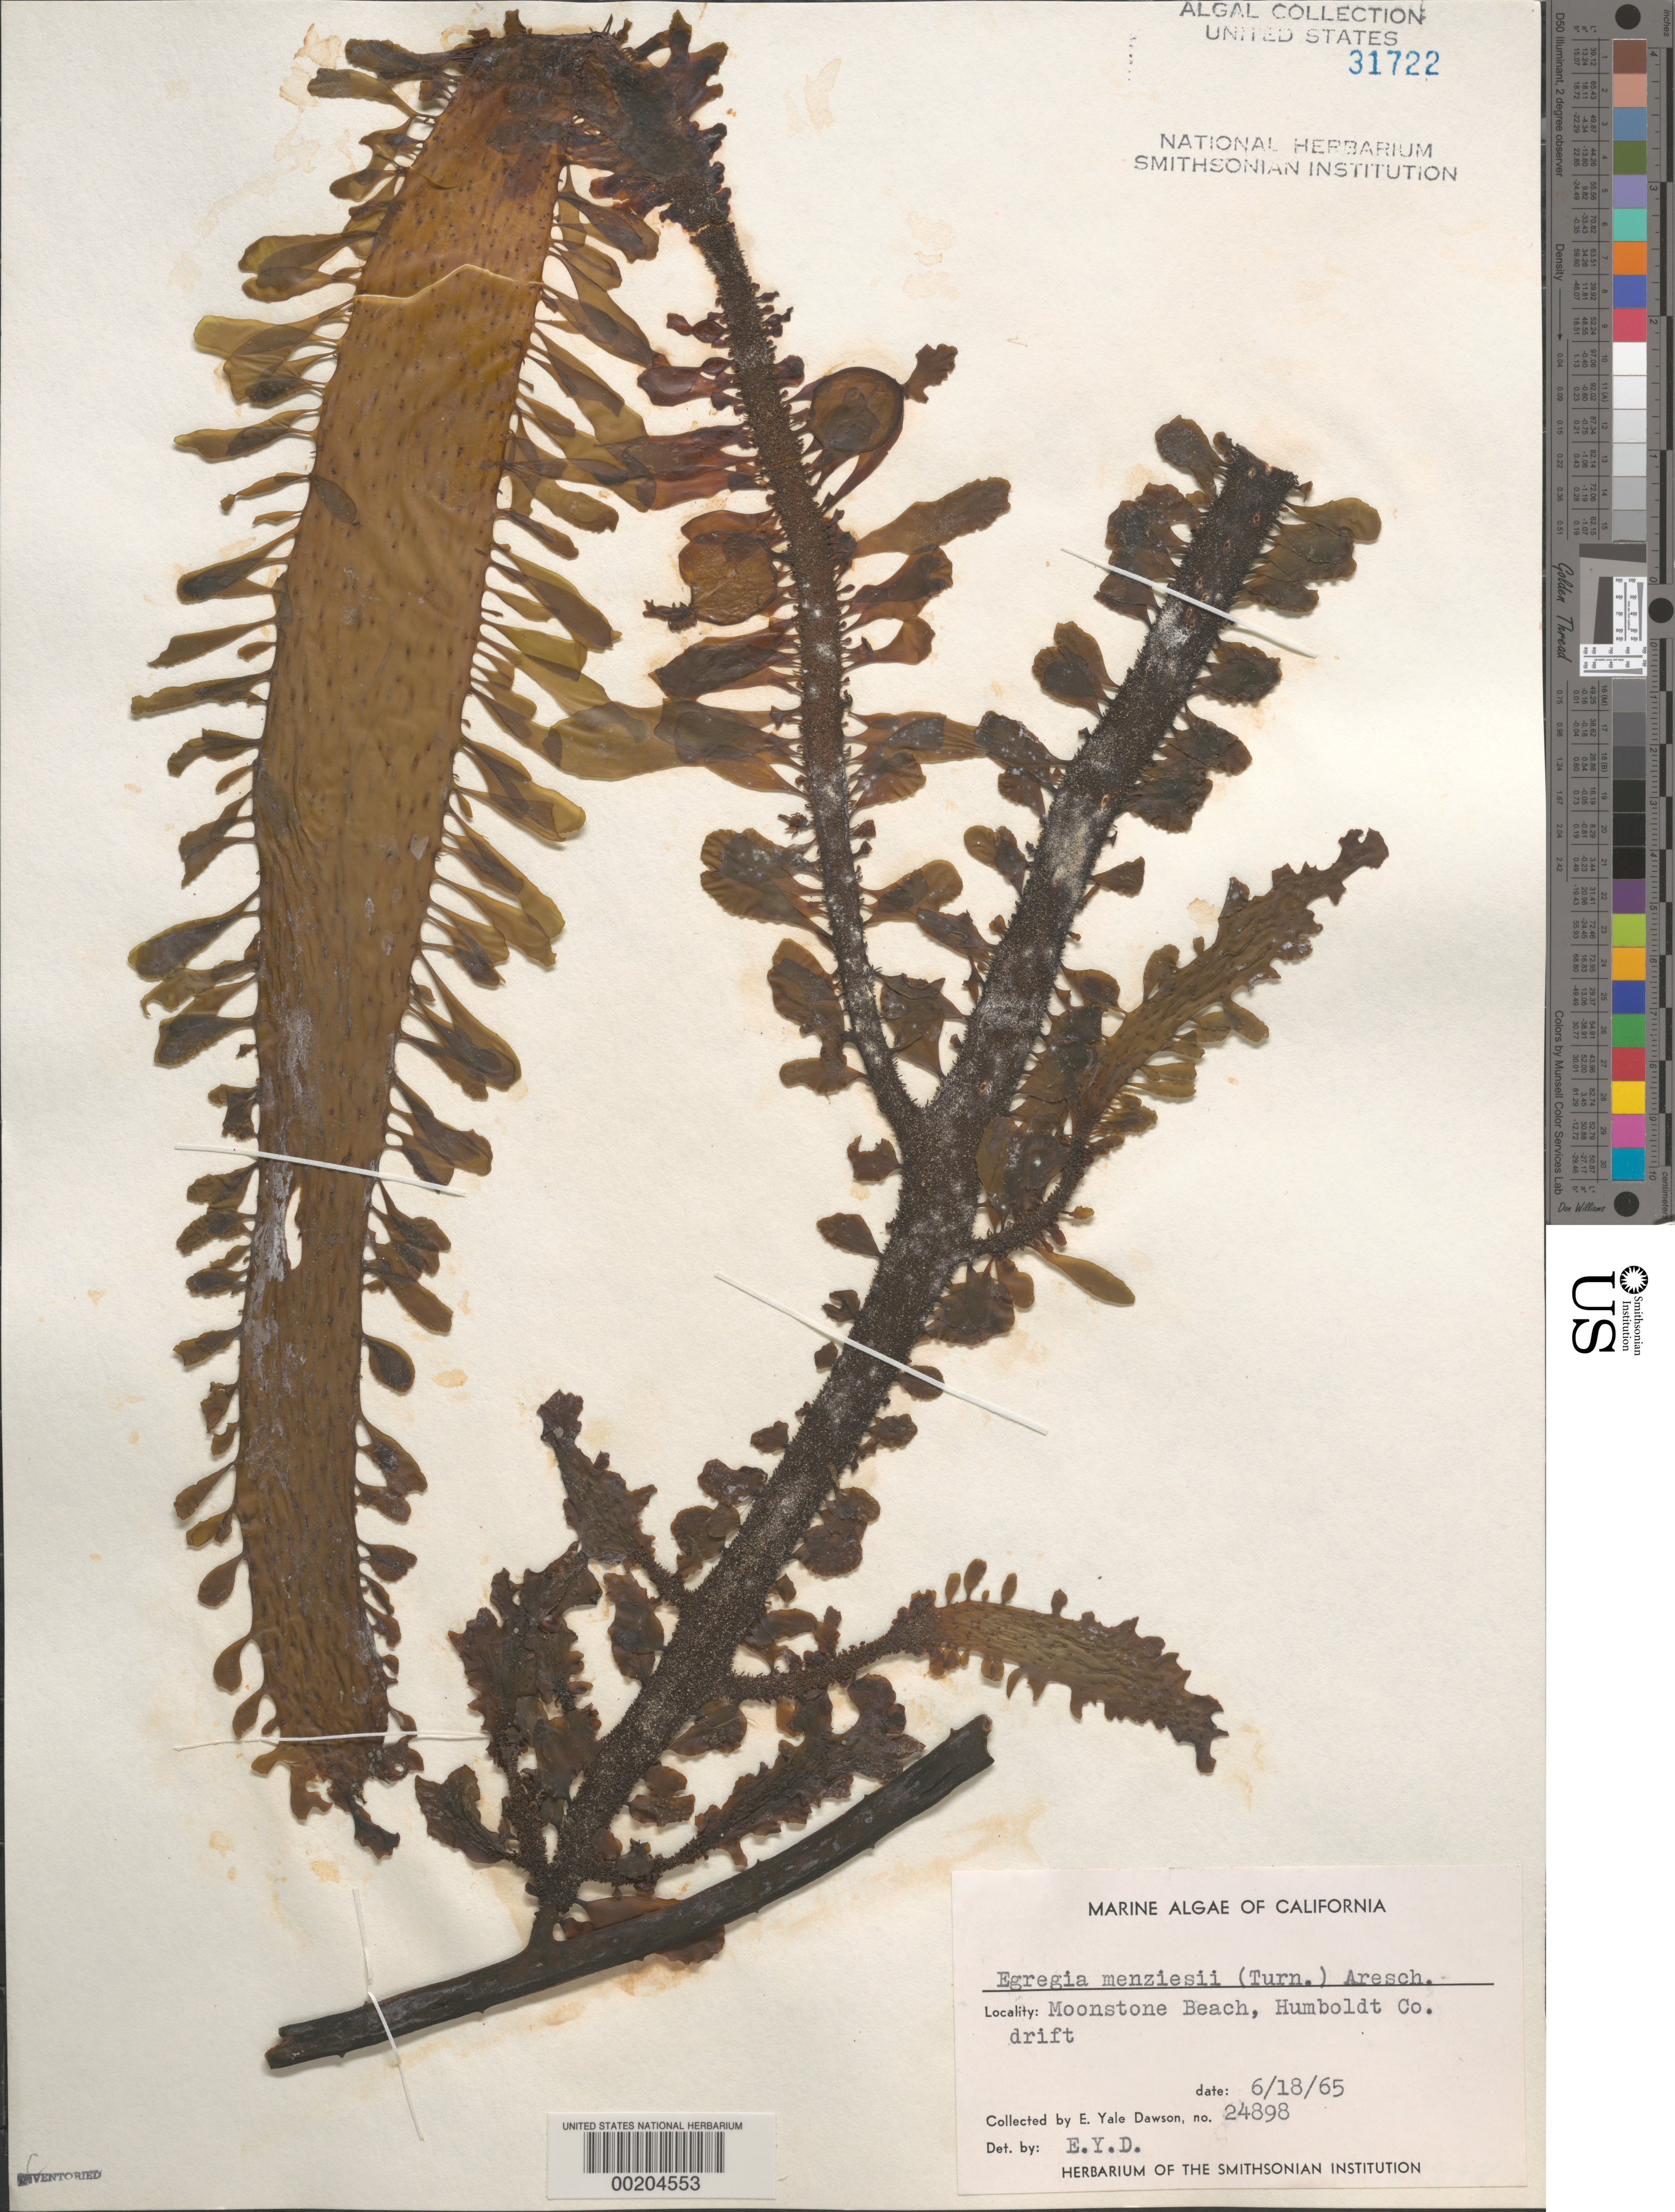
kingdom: Chromista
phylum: Ochrophyta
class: Phaeophyceae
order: Laminariales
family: Lessoniaceae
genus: Egregia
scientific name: Egregia menziesii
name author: (Turner) Aresch.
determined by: Dawson, E. Y.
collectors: E. Y. Dawson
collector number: EYD 24898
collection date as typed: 18 Jun 1965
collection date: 1965-06-18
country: United States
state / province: California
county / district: Humboldt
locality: Moonstone Beach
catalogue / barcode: US 31722